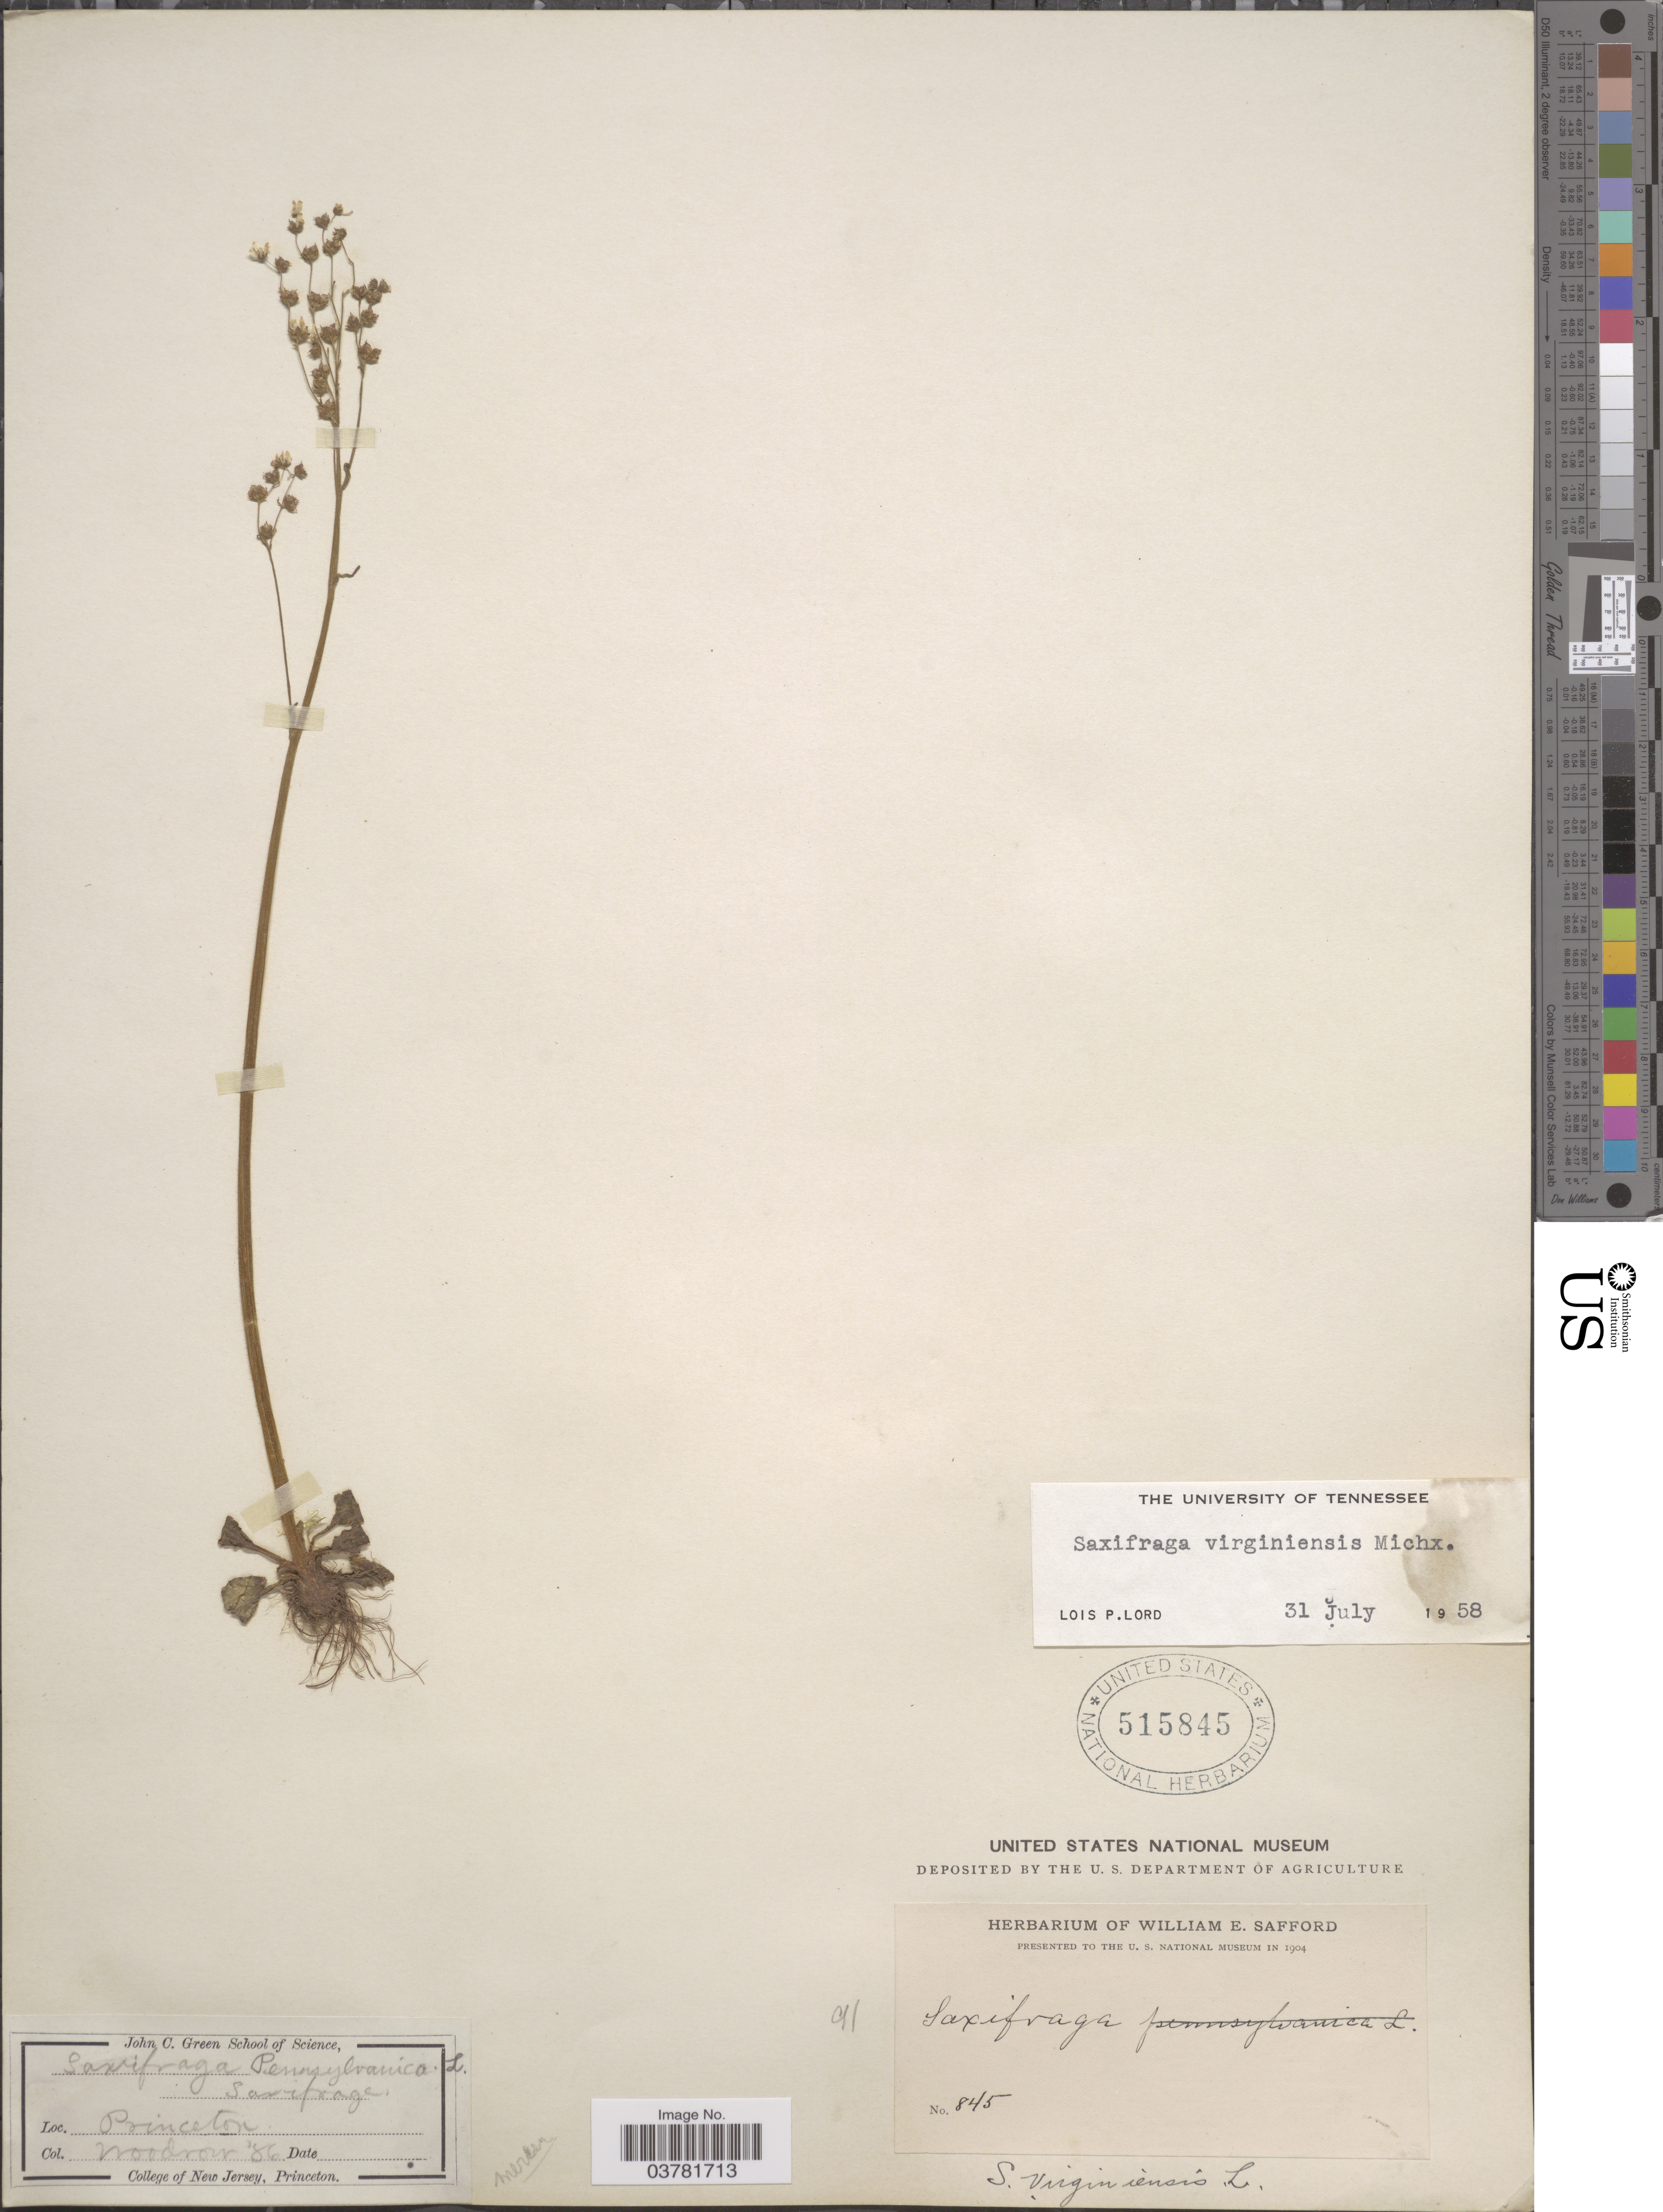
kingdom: Plantae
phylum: Tracheophyta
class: Magnoliopsida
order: Saxifragales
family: Saxifragaceae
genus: Micranthes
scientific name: Micranthes virginiensis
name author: (Michx.) Small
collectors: H. Woodrow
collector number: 845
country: United States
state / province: New Jersey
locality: Princeton.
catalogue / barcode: US 515845